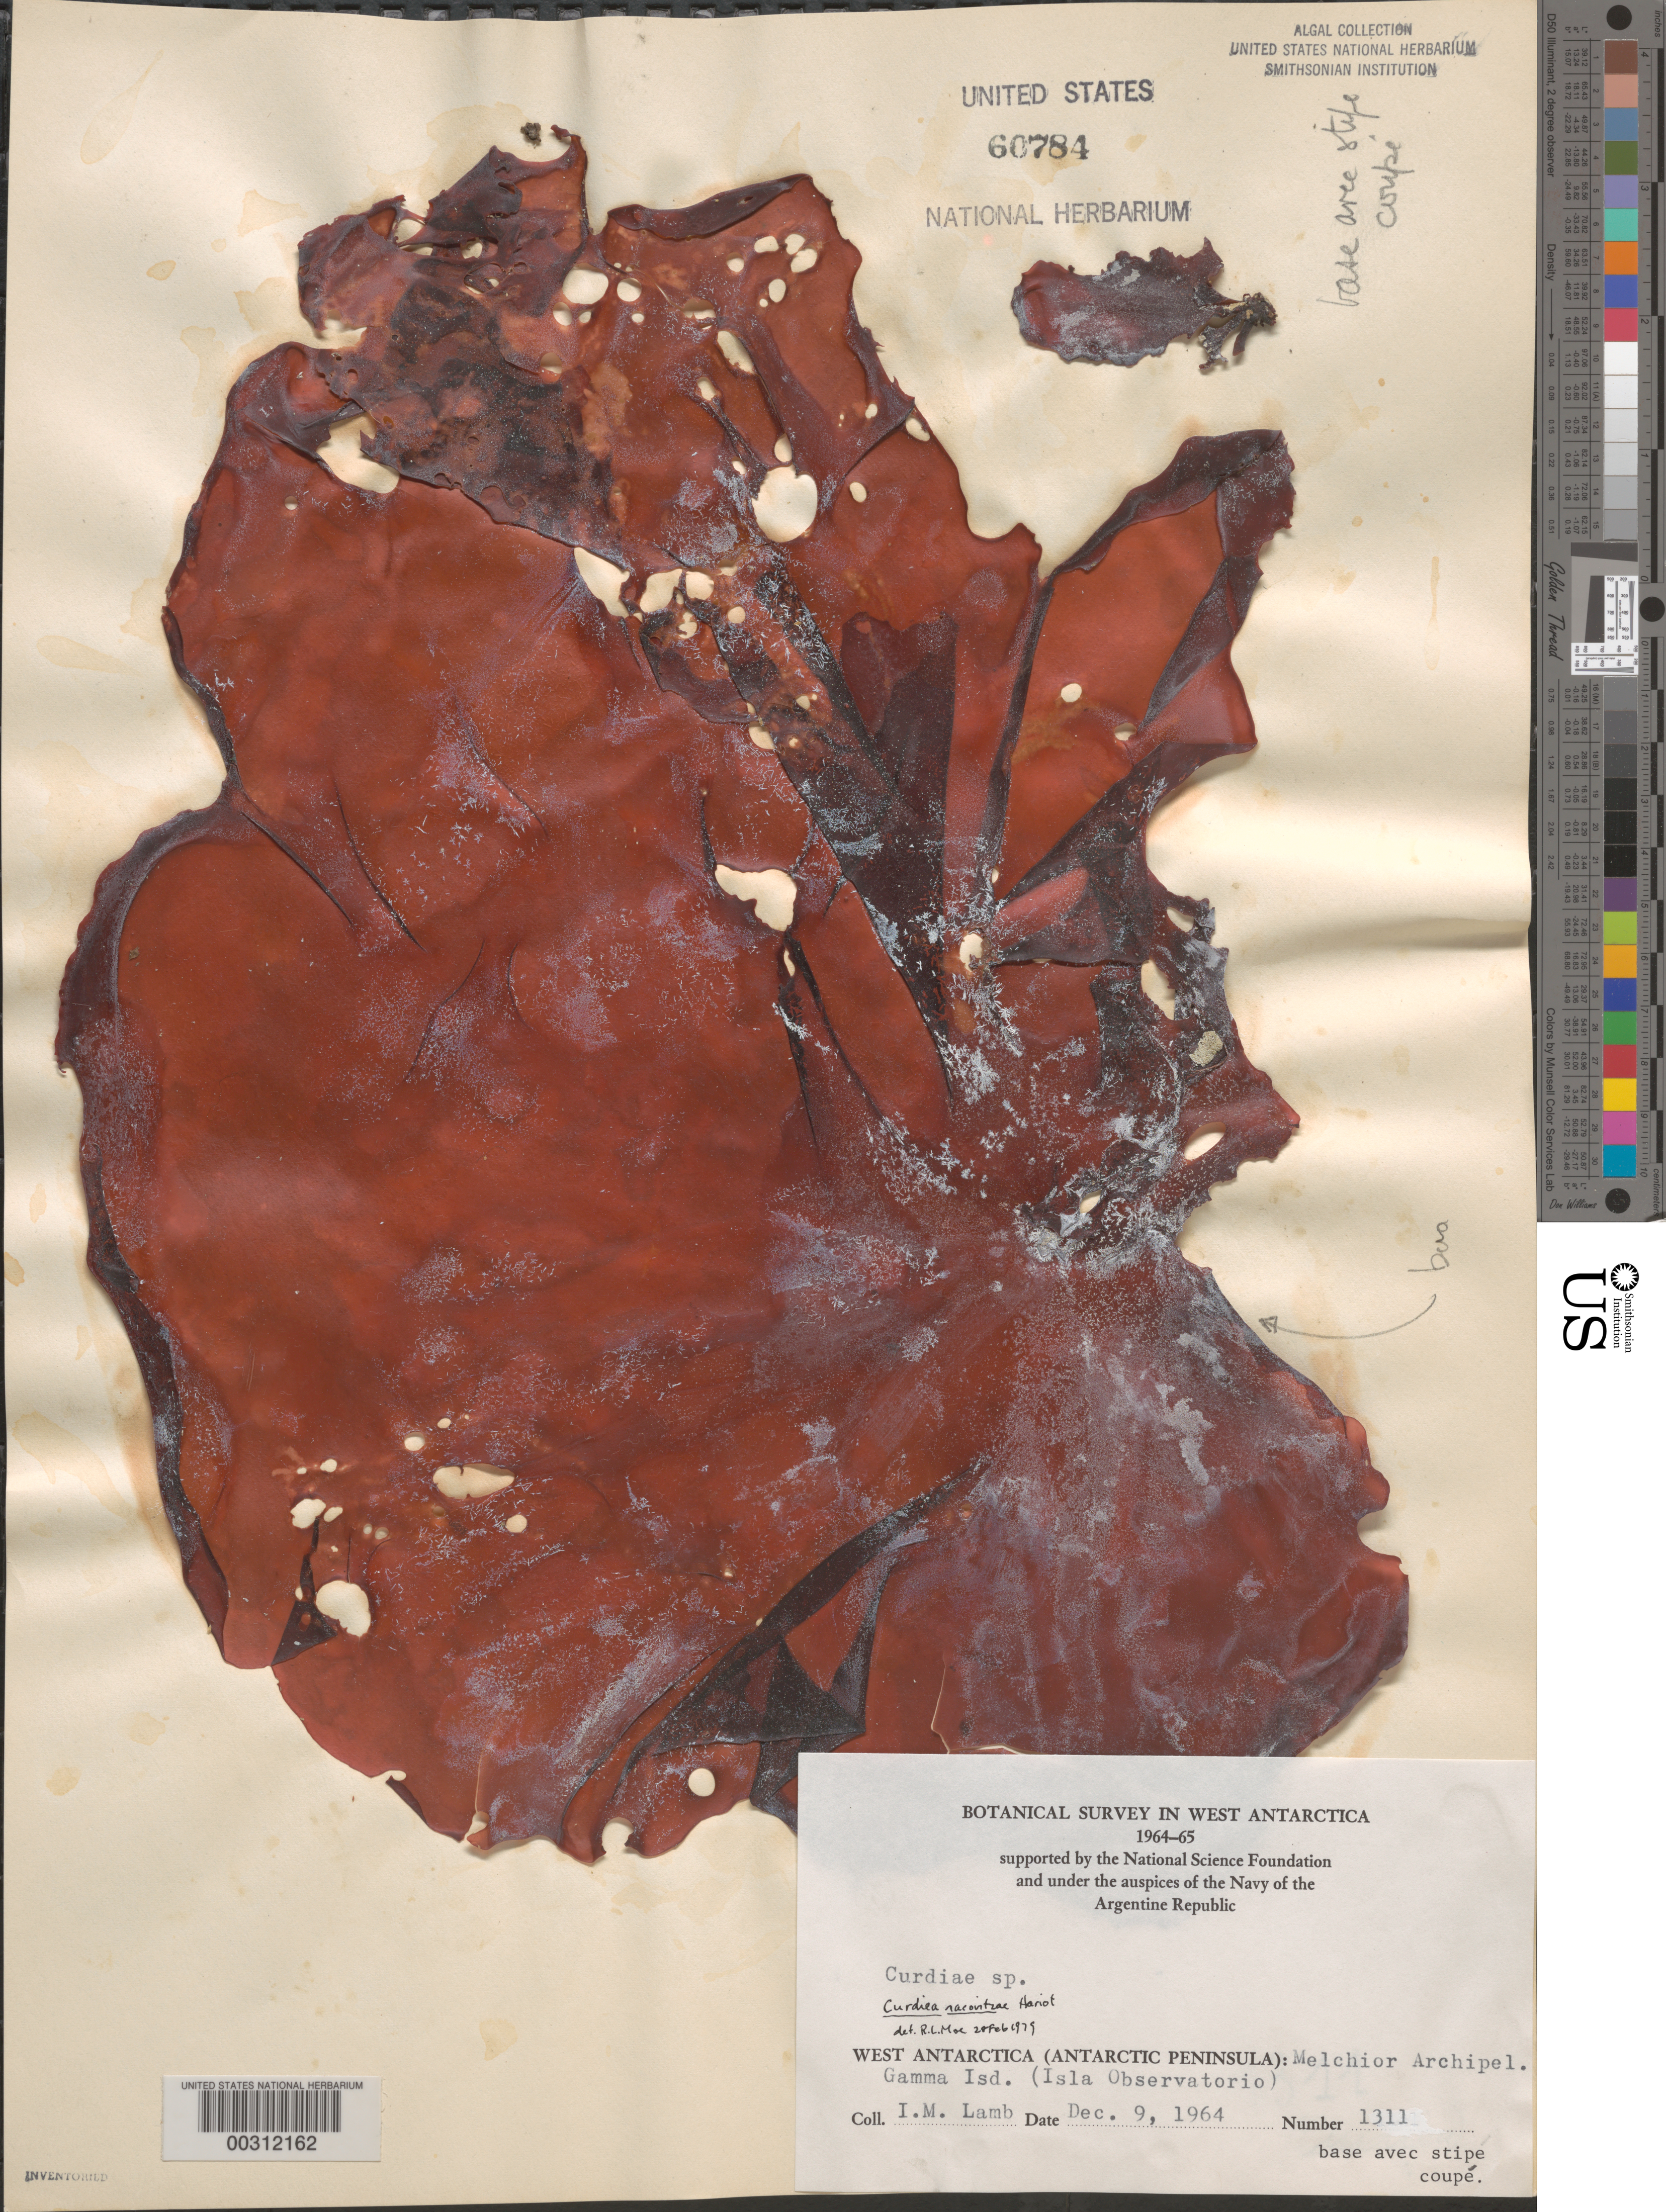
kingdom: Plantae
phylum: Rhodophyta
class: Florideophyceae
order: Gracilariales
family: Gracilariaceae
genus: Curdiea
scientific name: Curdiea racovitzae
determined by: Moe, R. L.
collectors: I. M. Lamb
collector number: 1311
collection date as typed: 09 Dec 1964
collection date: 1964-12-09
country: Antarctica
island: Gamma Island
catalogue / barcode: US 60784